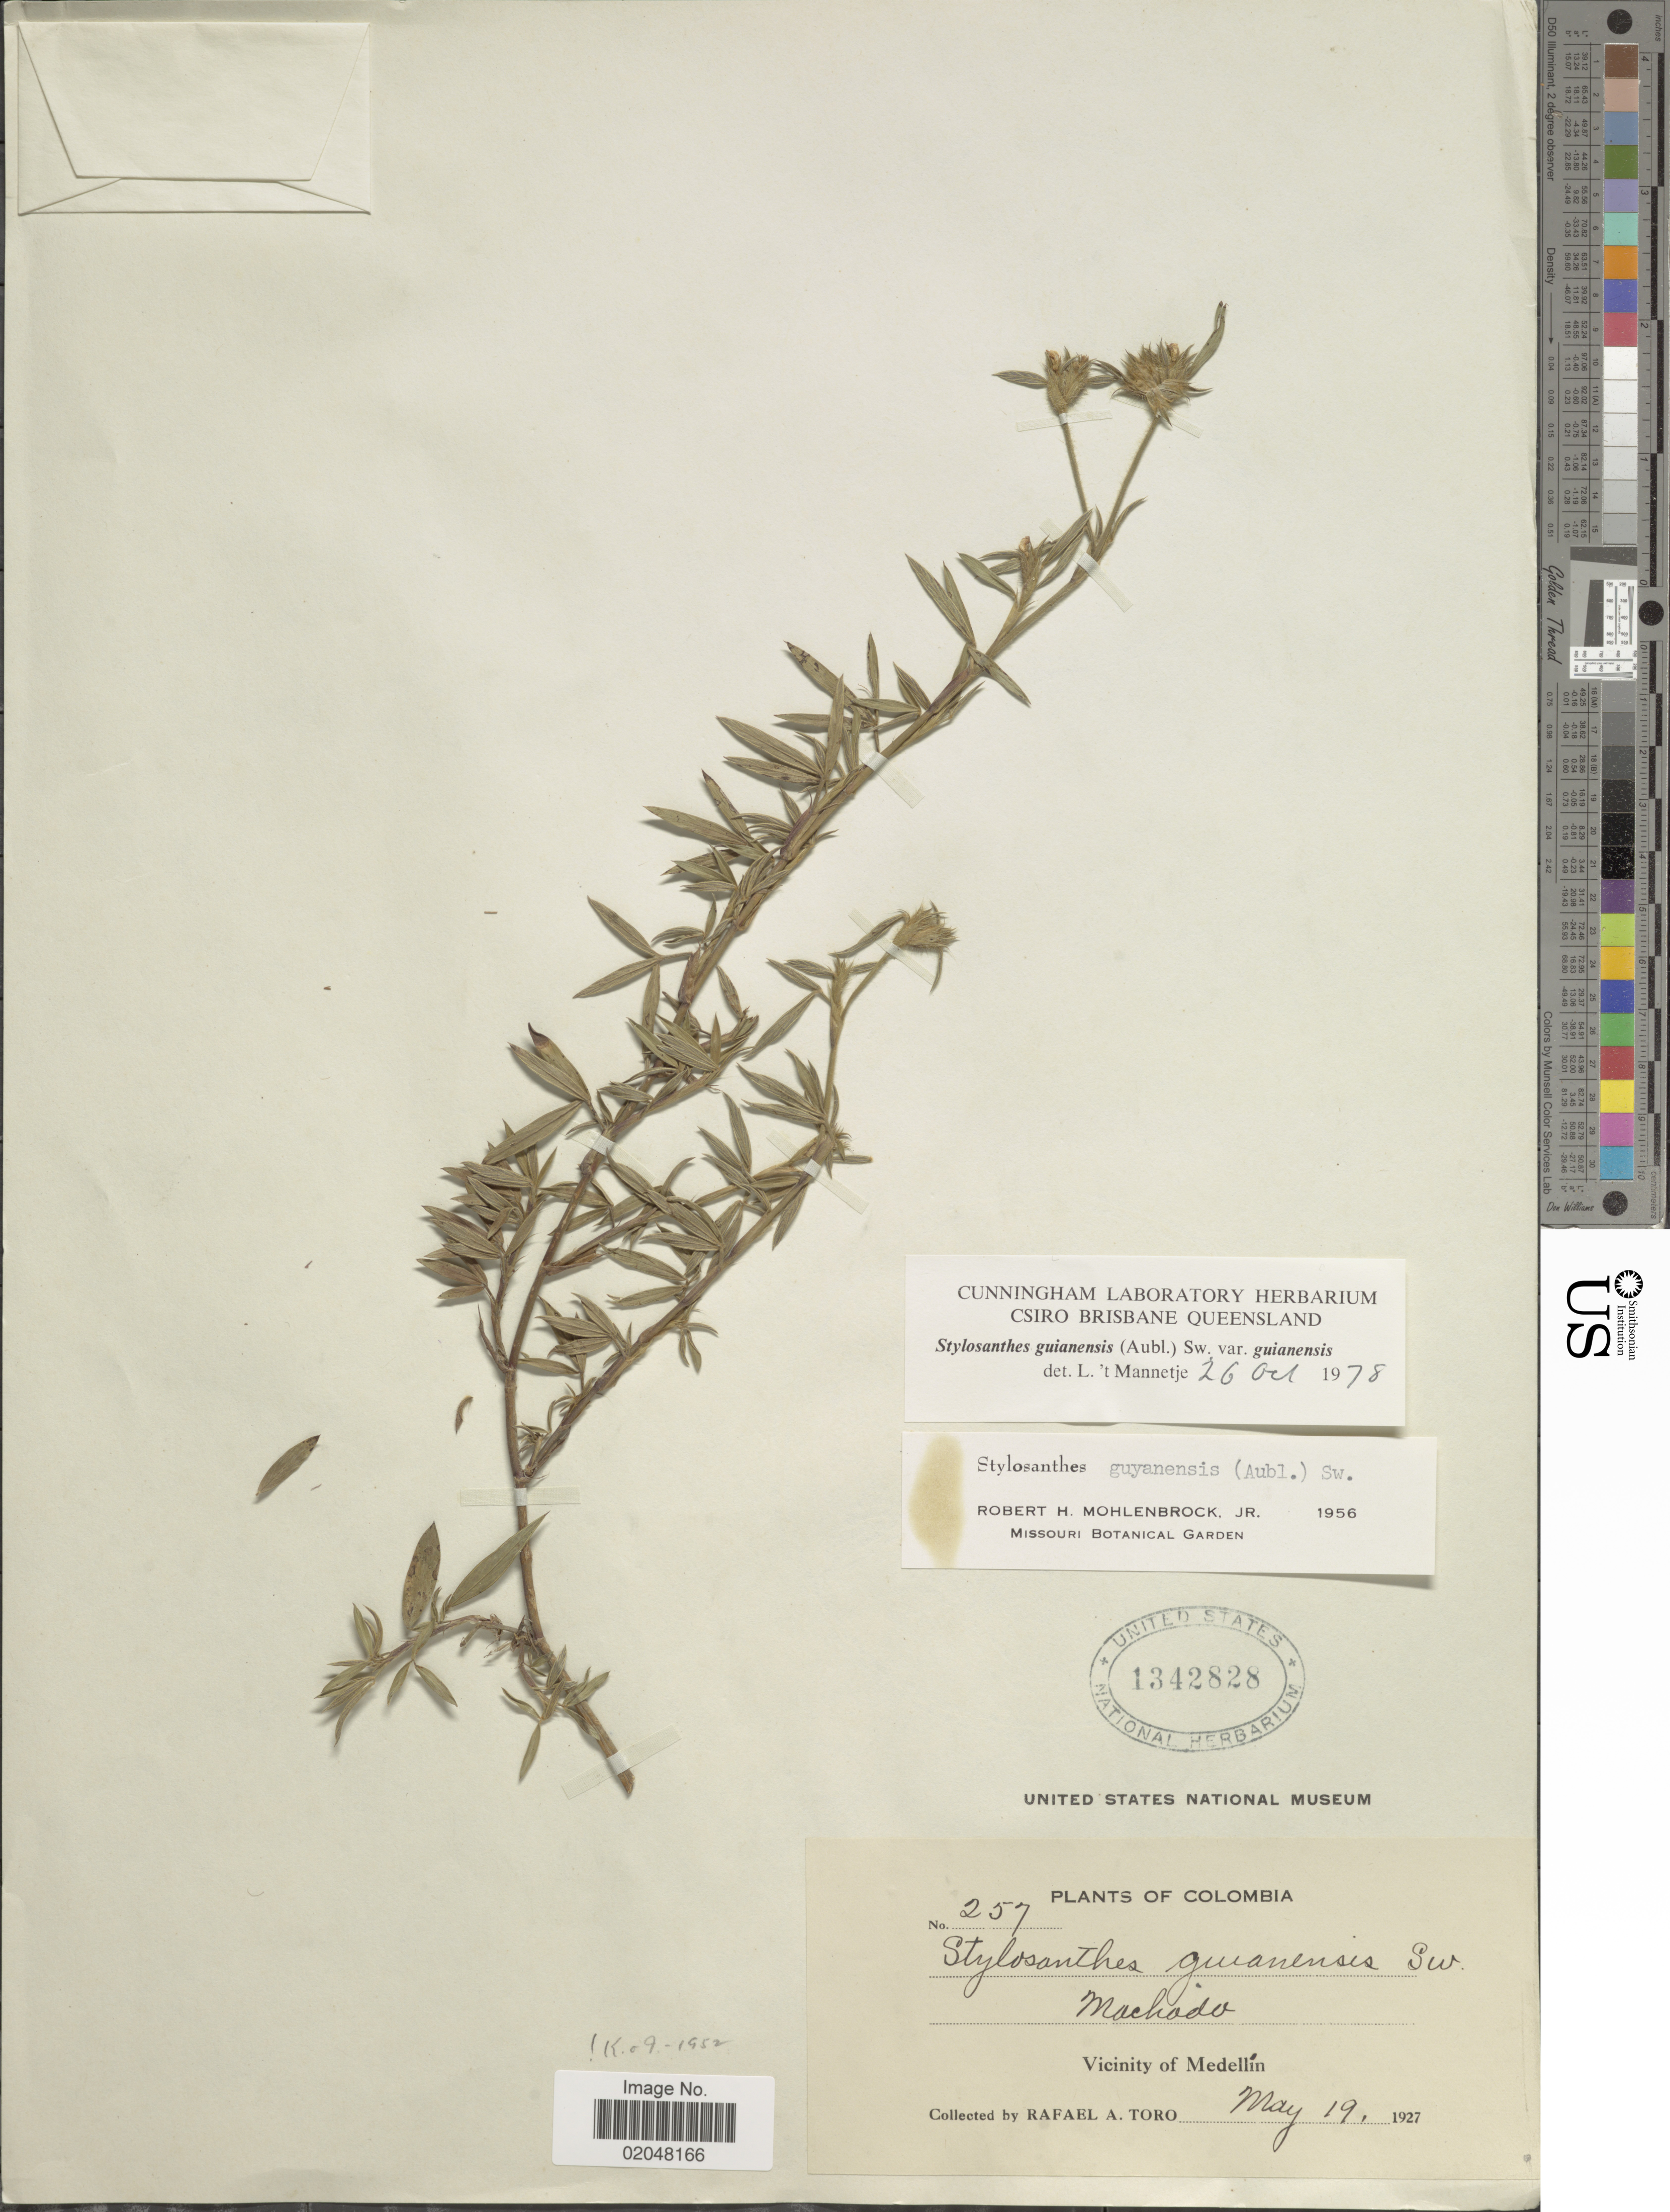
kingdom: Plantae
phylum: Tracheophyta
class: Magnoliopsida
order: Fabales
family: Fabaceae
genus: Stylosanthes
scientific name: Stylosanthes guianensis var. guianensis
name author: (Aubl.) Sw.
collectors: R. A. Toro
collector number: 257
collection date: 1927-05-19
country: Colombia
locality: Machado, Medellin.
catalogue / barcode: US 1342828